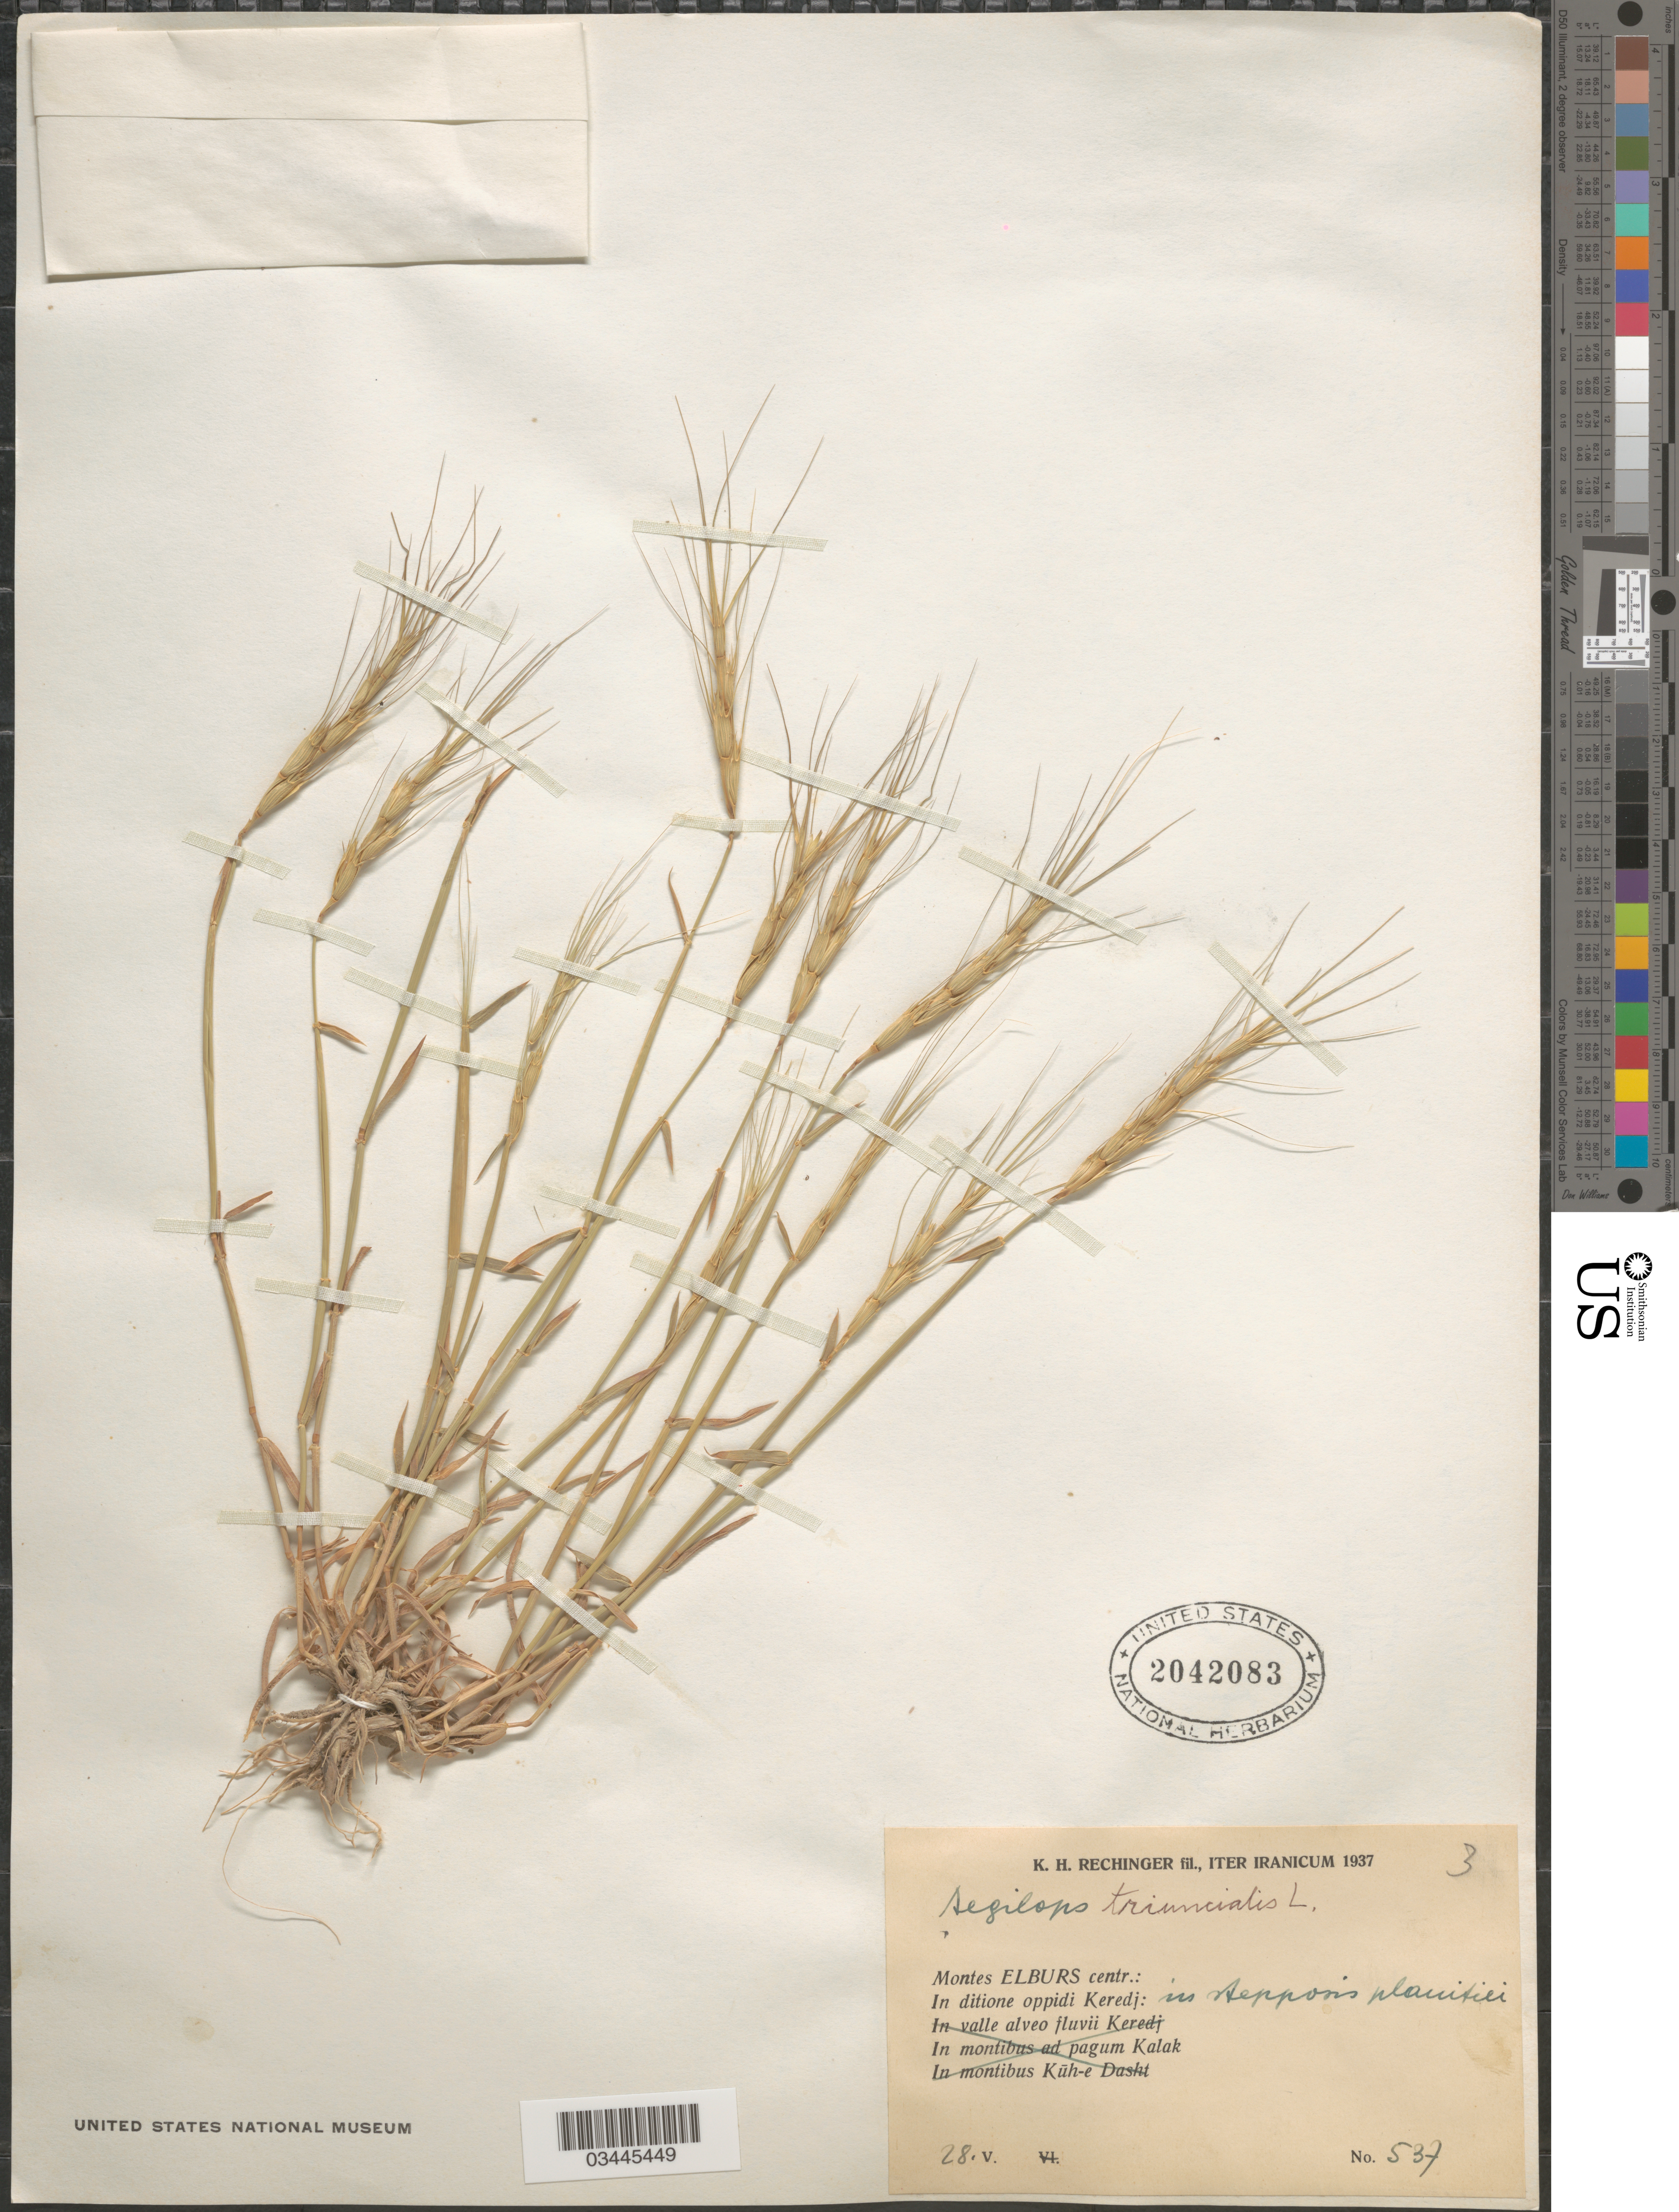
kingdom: Plantae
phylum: Tracheophyta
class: Liliopsida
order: Poales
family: Poaceae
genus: Aegilops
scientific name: Aegilops triuncialis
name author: L.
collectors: K. H. Rechinger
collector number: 537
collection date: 1937-05-28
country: Iran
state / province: Alborz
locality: Iter Iranicum 1937. Montes Elburs centr.: In ditione oppidi Keredj: in stepposis planitiei.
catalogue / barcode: US 2042083